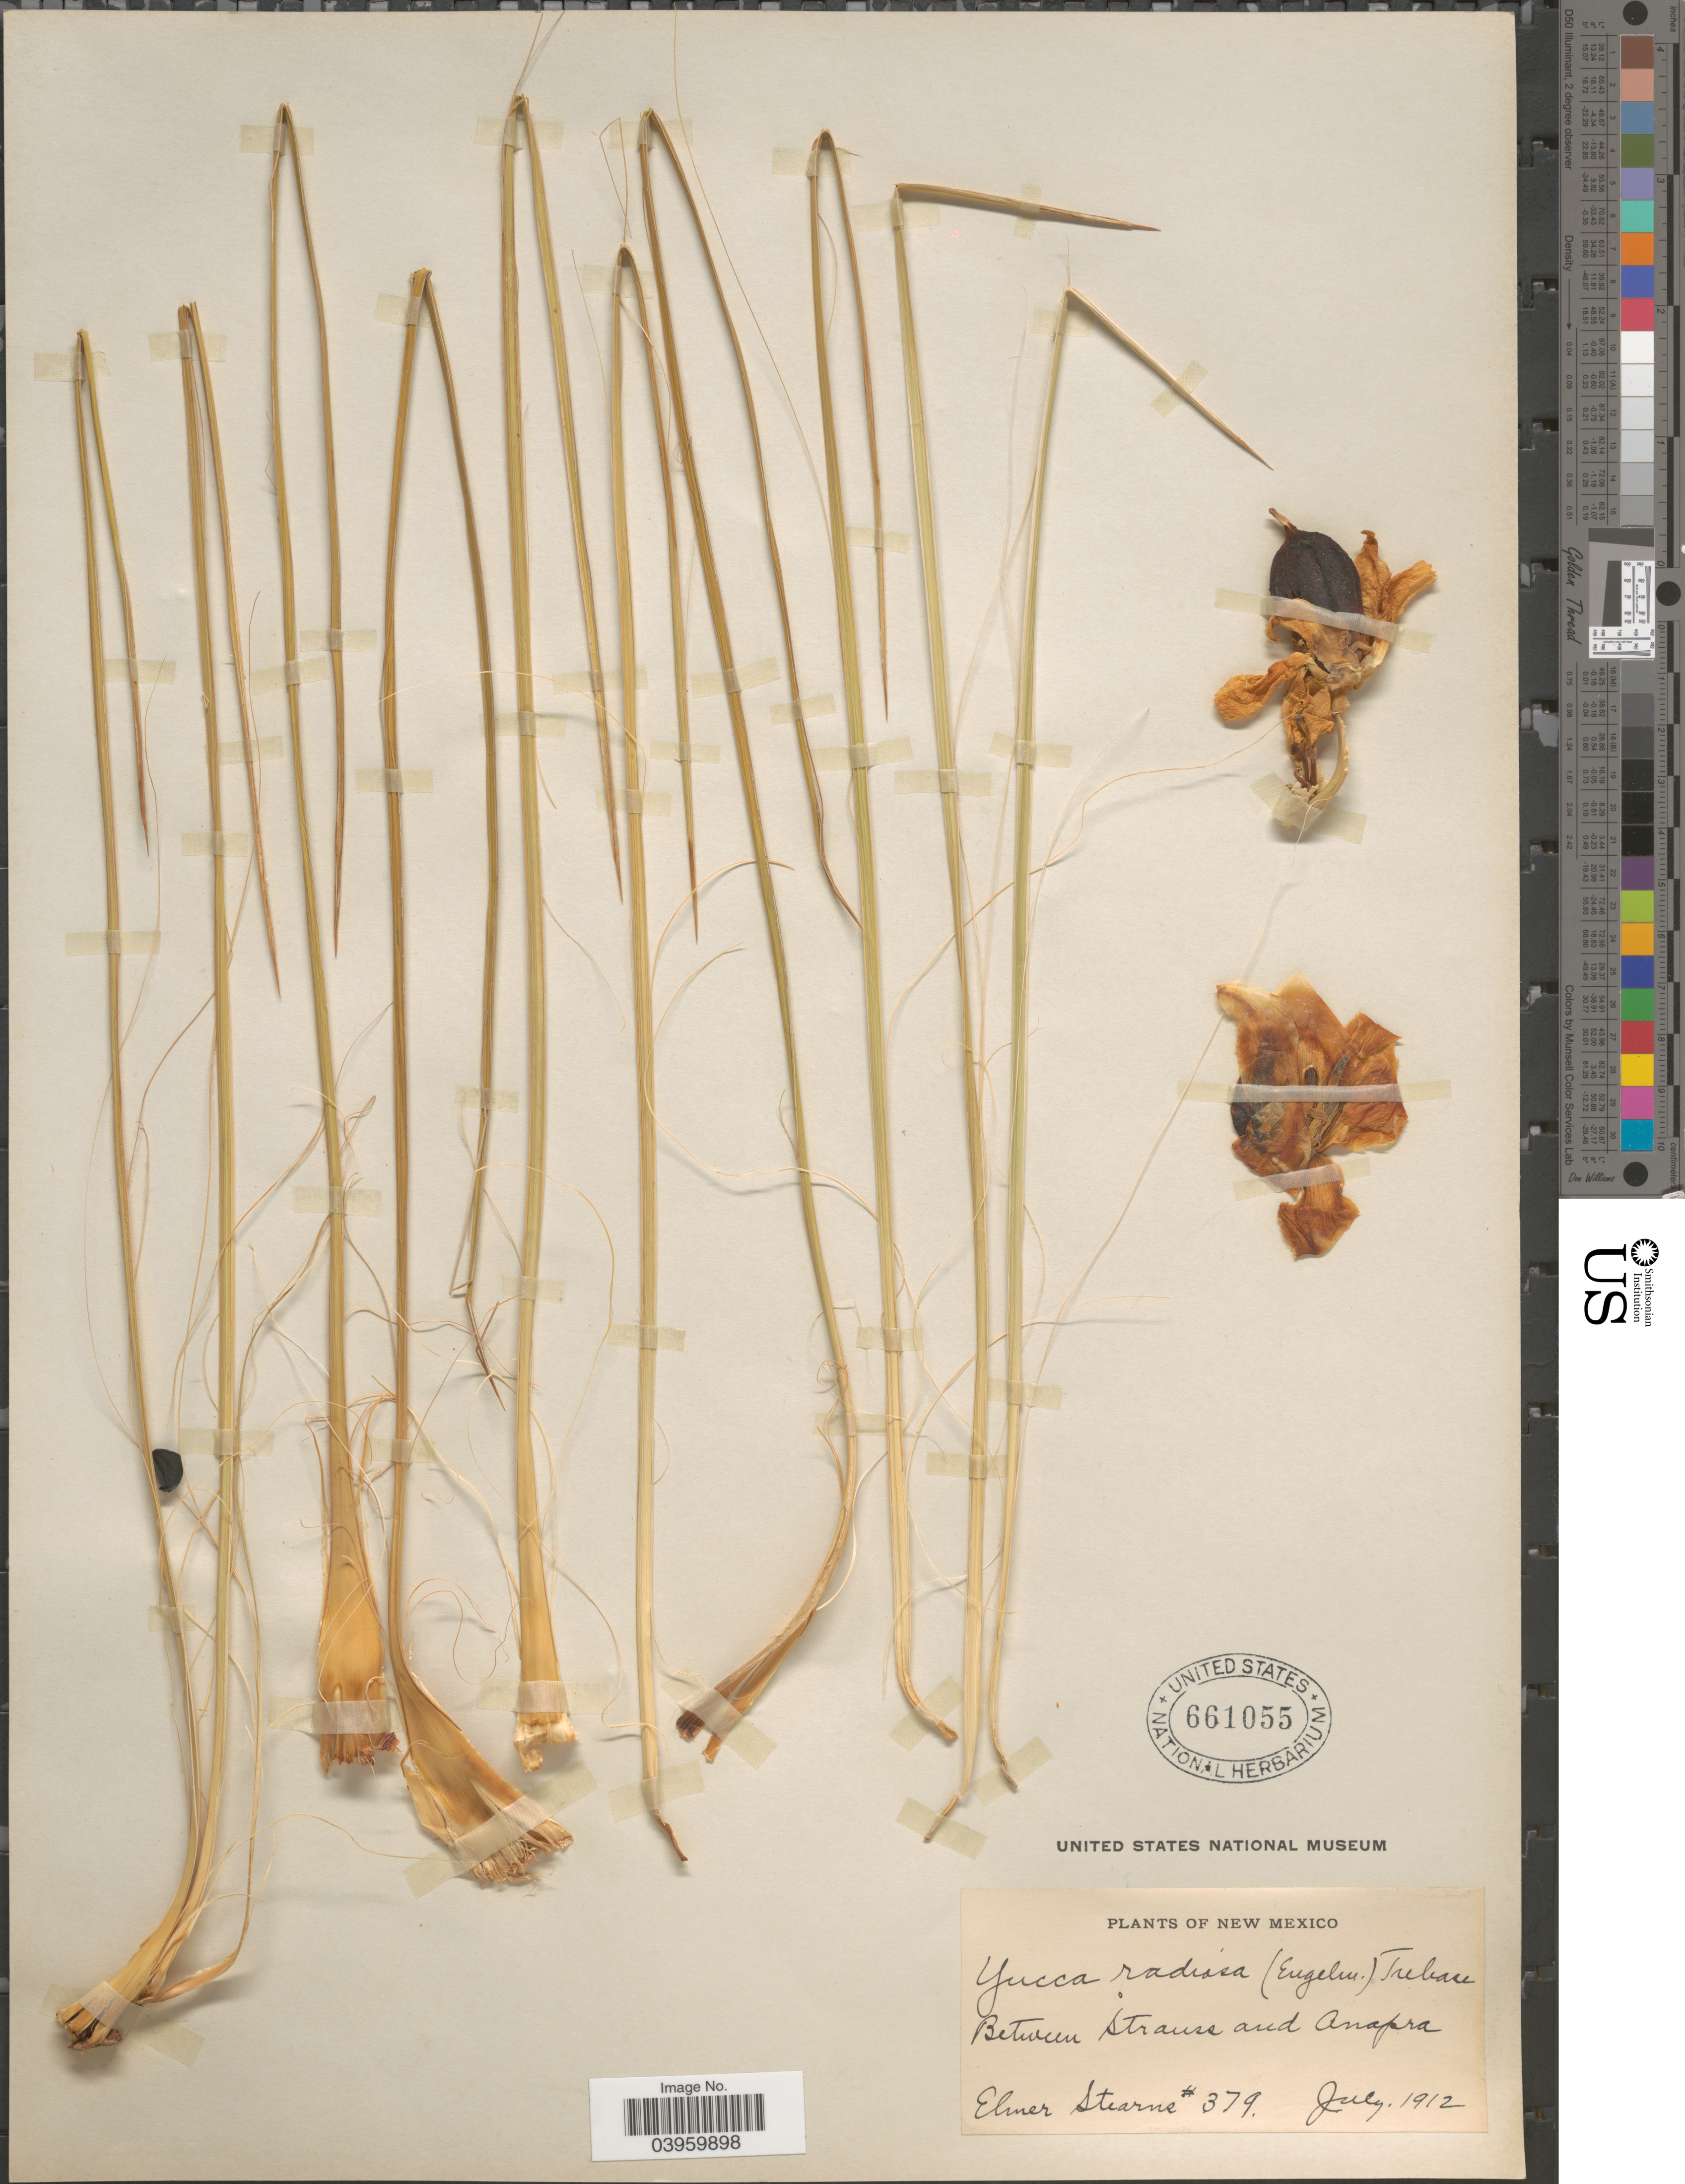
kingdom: Plantae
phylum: Tracheophyta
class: Liliopsida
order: Asparagales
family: Asparagaceae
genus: Yucca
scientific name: Yucca elata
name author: (Engelm.) Engelm.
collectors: E. Stearns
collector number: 379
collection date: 1912-07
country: United States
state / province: New Mexico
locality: Between Strauss and Anapra.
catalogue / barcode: US 661055